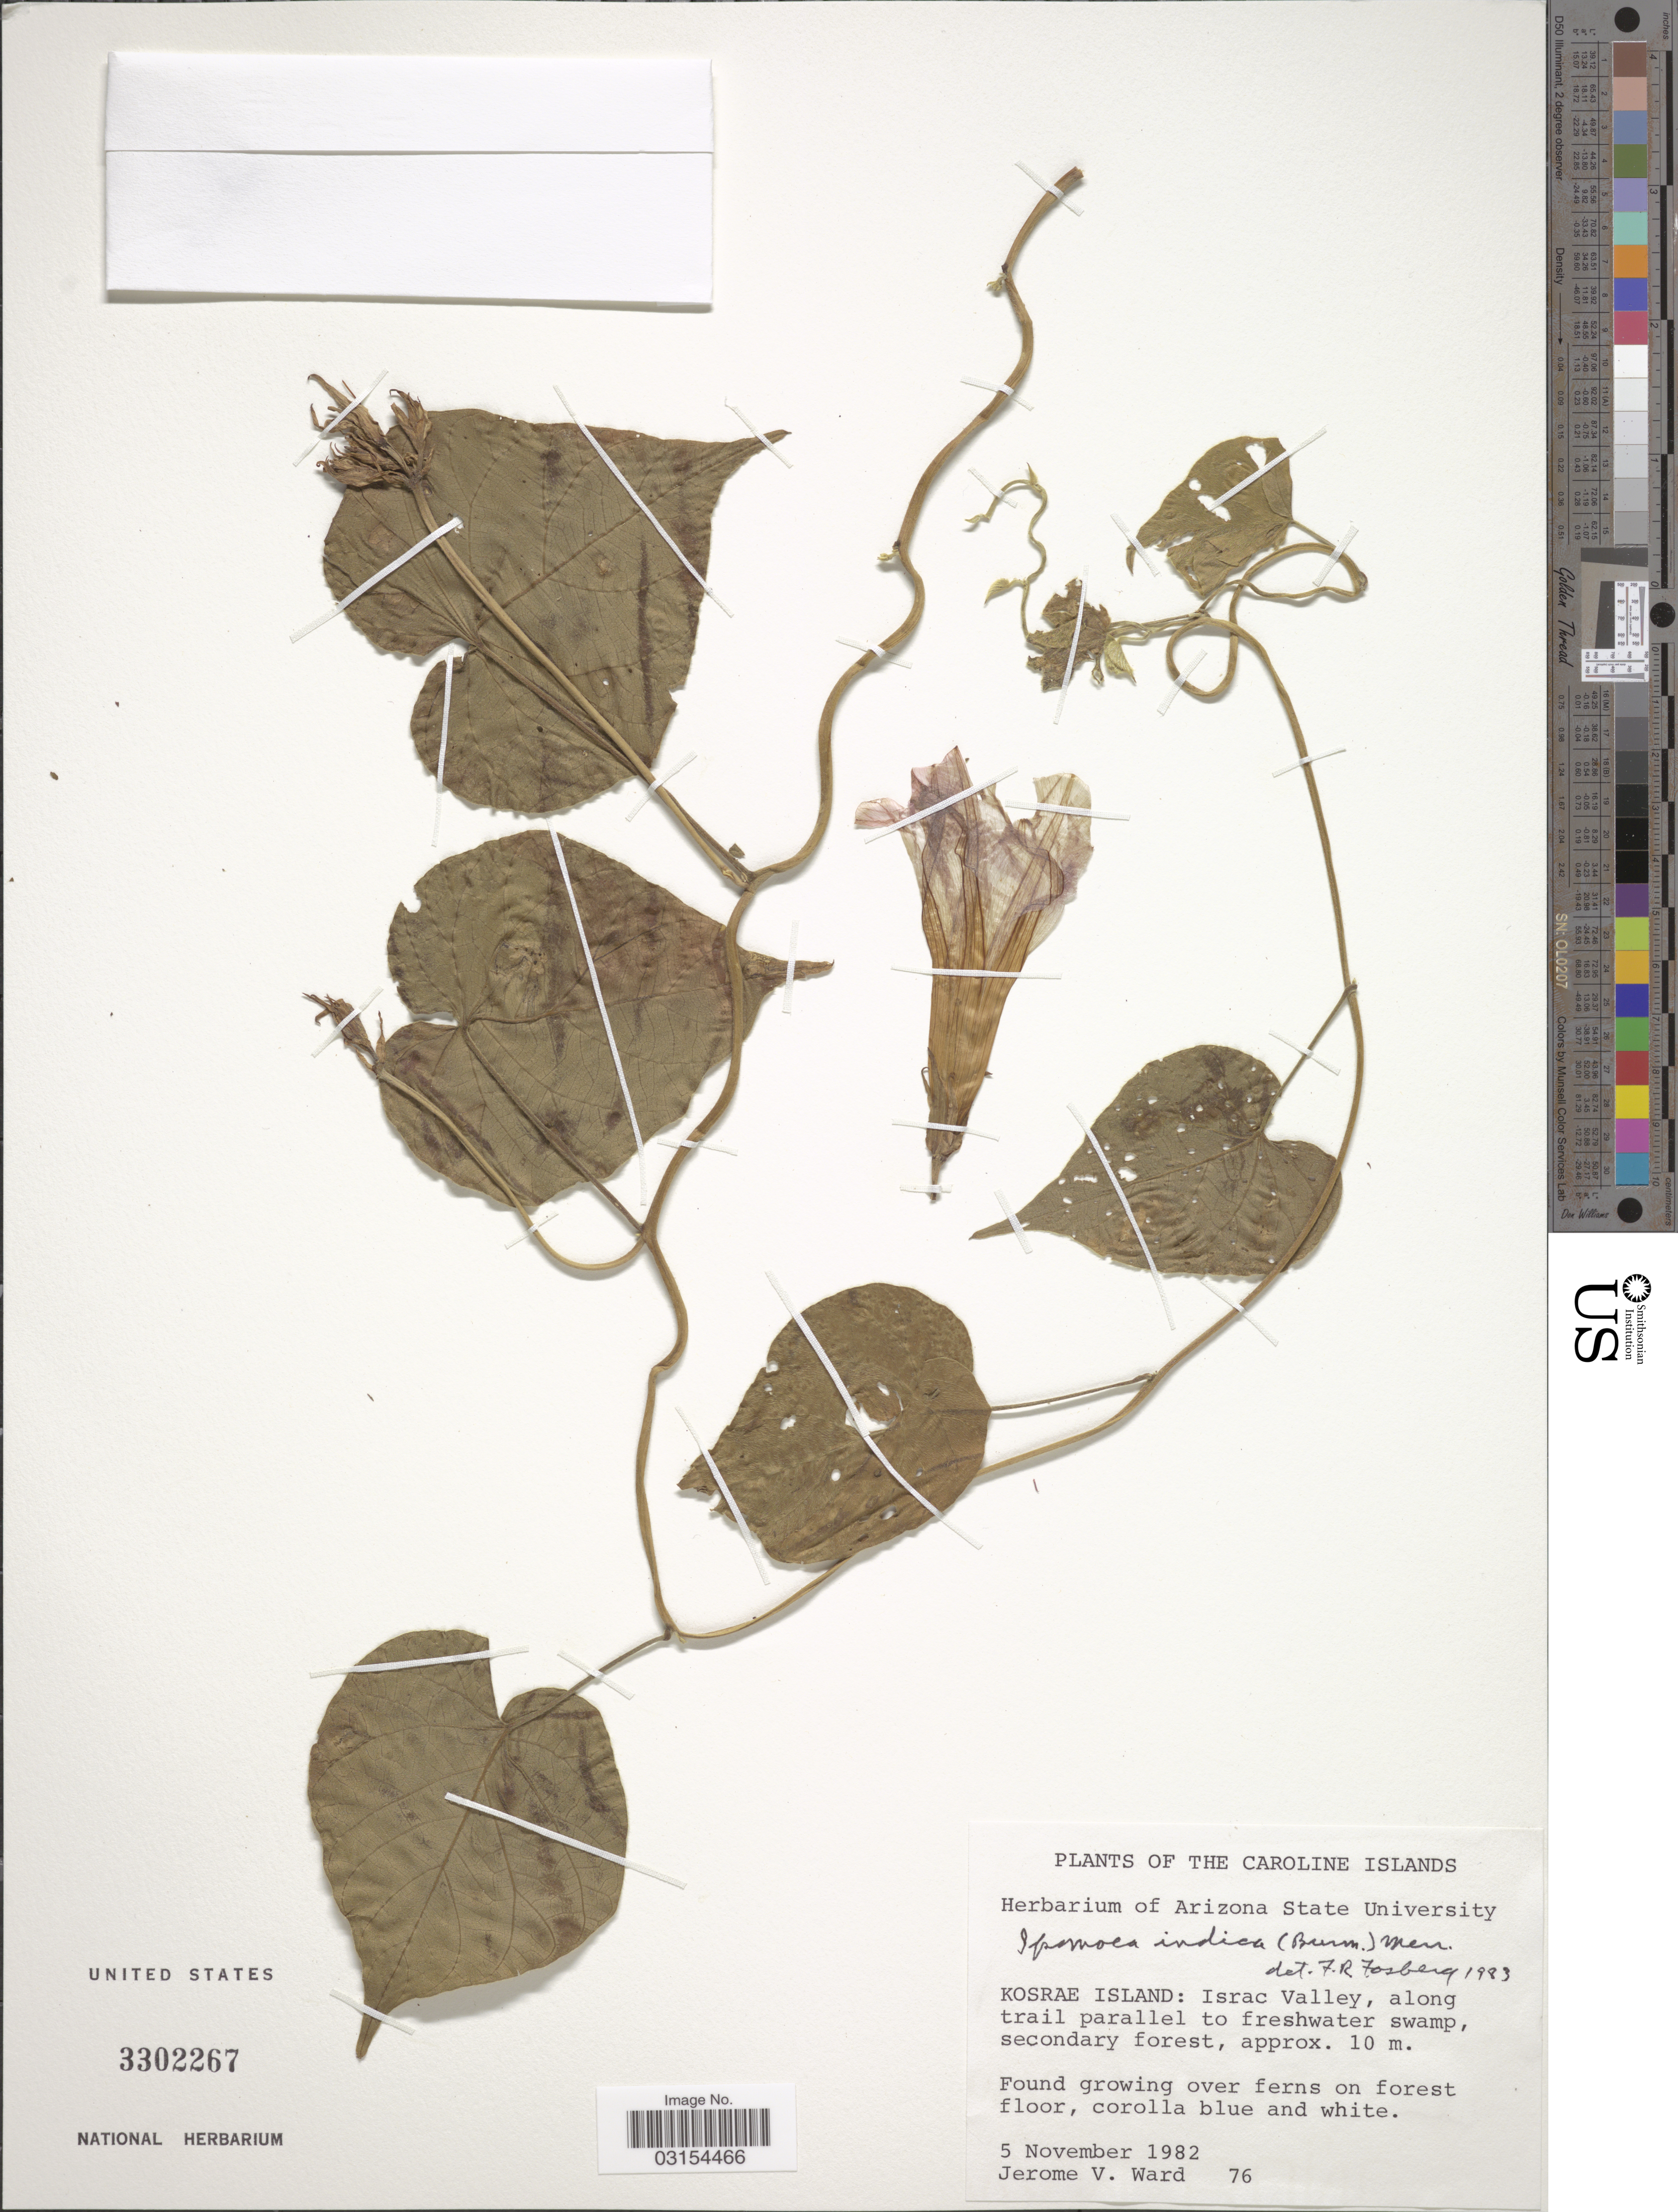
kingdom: Plantae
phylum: Tracheophyta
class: Magnoliopsida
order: Solanales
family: Convolvulaceae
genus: Ipomoea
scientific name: Ipomoea indica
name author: (Burm.) Merr.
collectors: J. V. Ward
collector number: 76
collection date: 1982-11-05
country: Micronesia, Federated States of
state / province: Kosrae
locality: Caroline Islands. Kosrae Island: Israc Valley, along trail parallel to freshwater swamp.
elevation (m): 10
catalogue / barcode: US 3302267